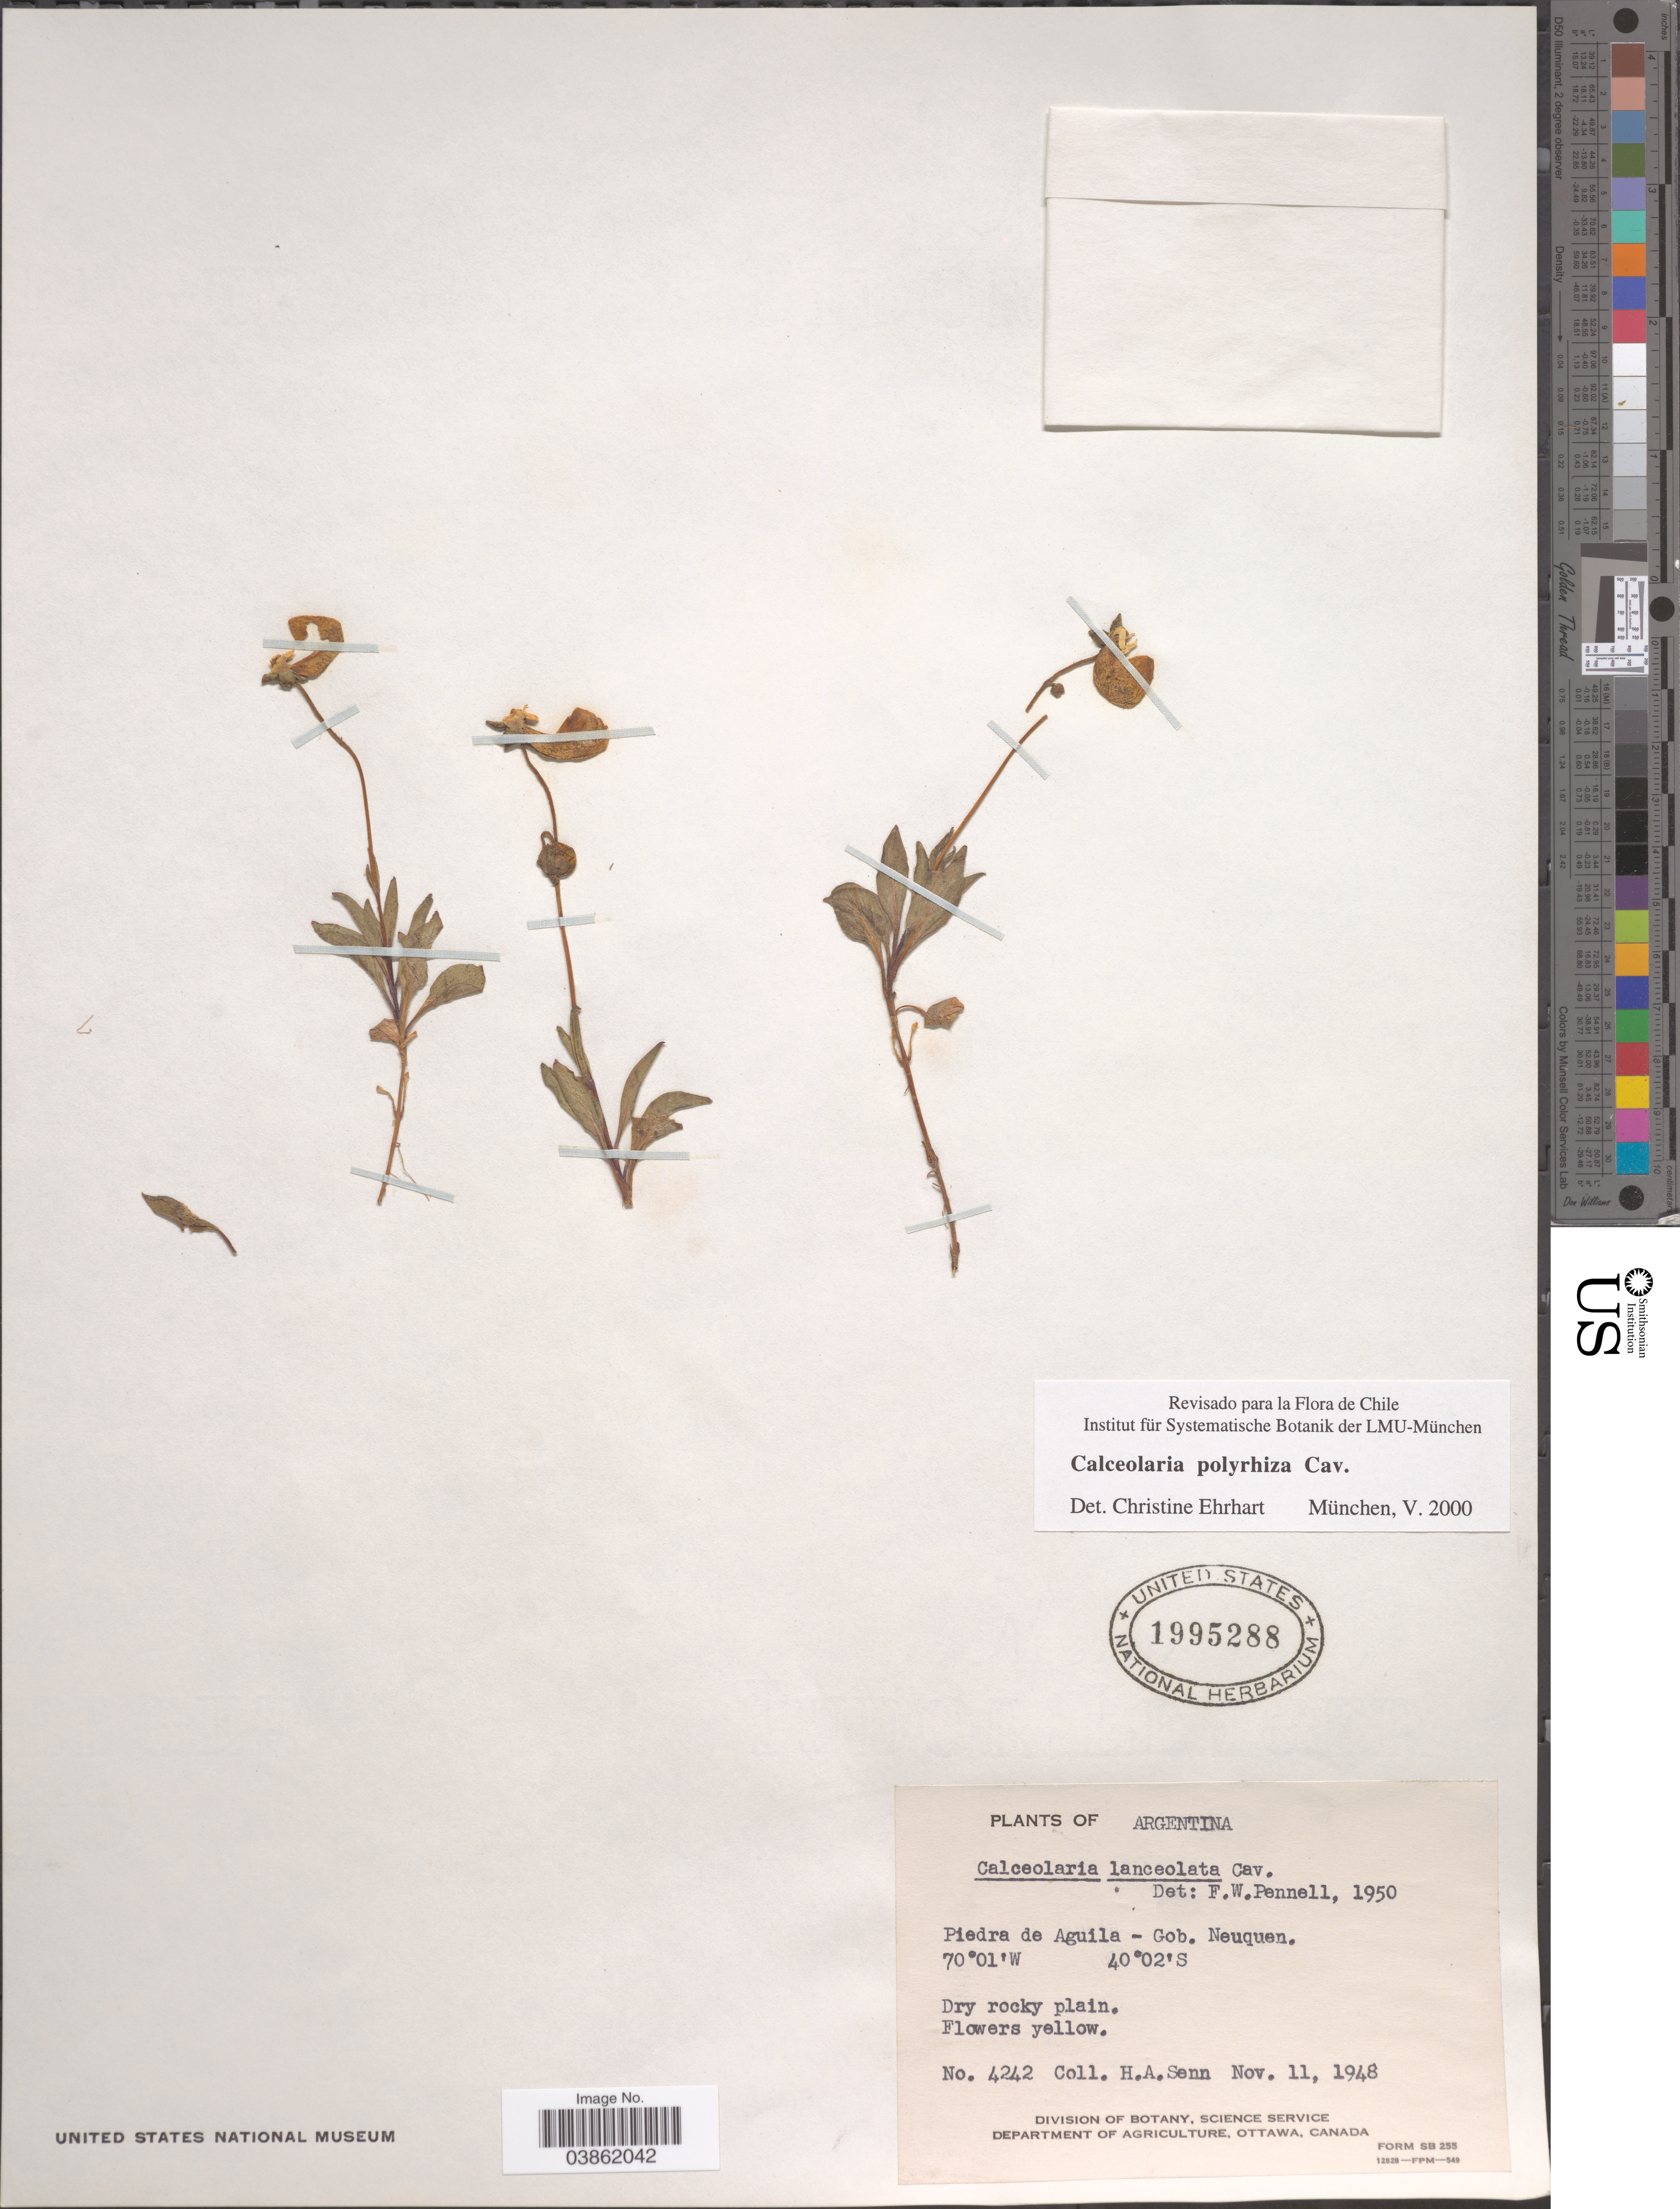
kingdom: Plantae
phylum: Tracheophyta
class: Magnoliopsida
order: Lamiales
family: Calceolariaceae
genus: Calceolaria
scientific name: Calceolaria polyrhiza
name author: Cav.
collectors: H. Senn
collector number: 4242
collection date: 1948-11-11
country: Argentina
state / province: Neuquen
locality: Piedra de Aguila - Gob. Neuquen.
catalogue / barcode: US 1995288